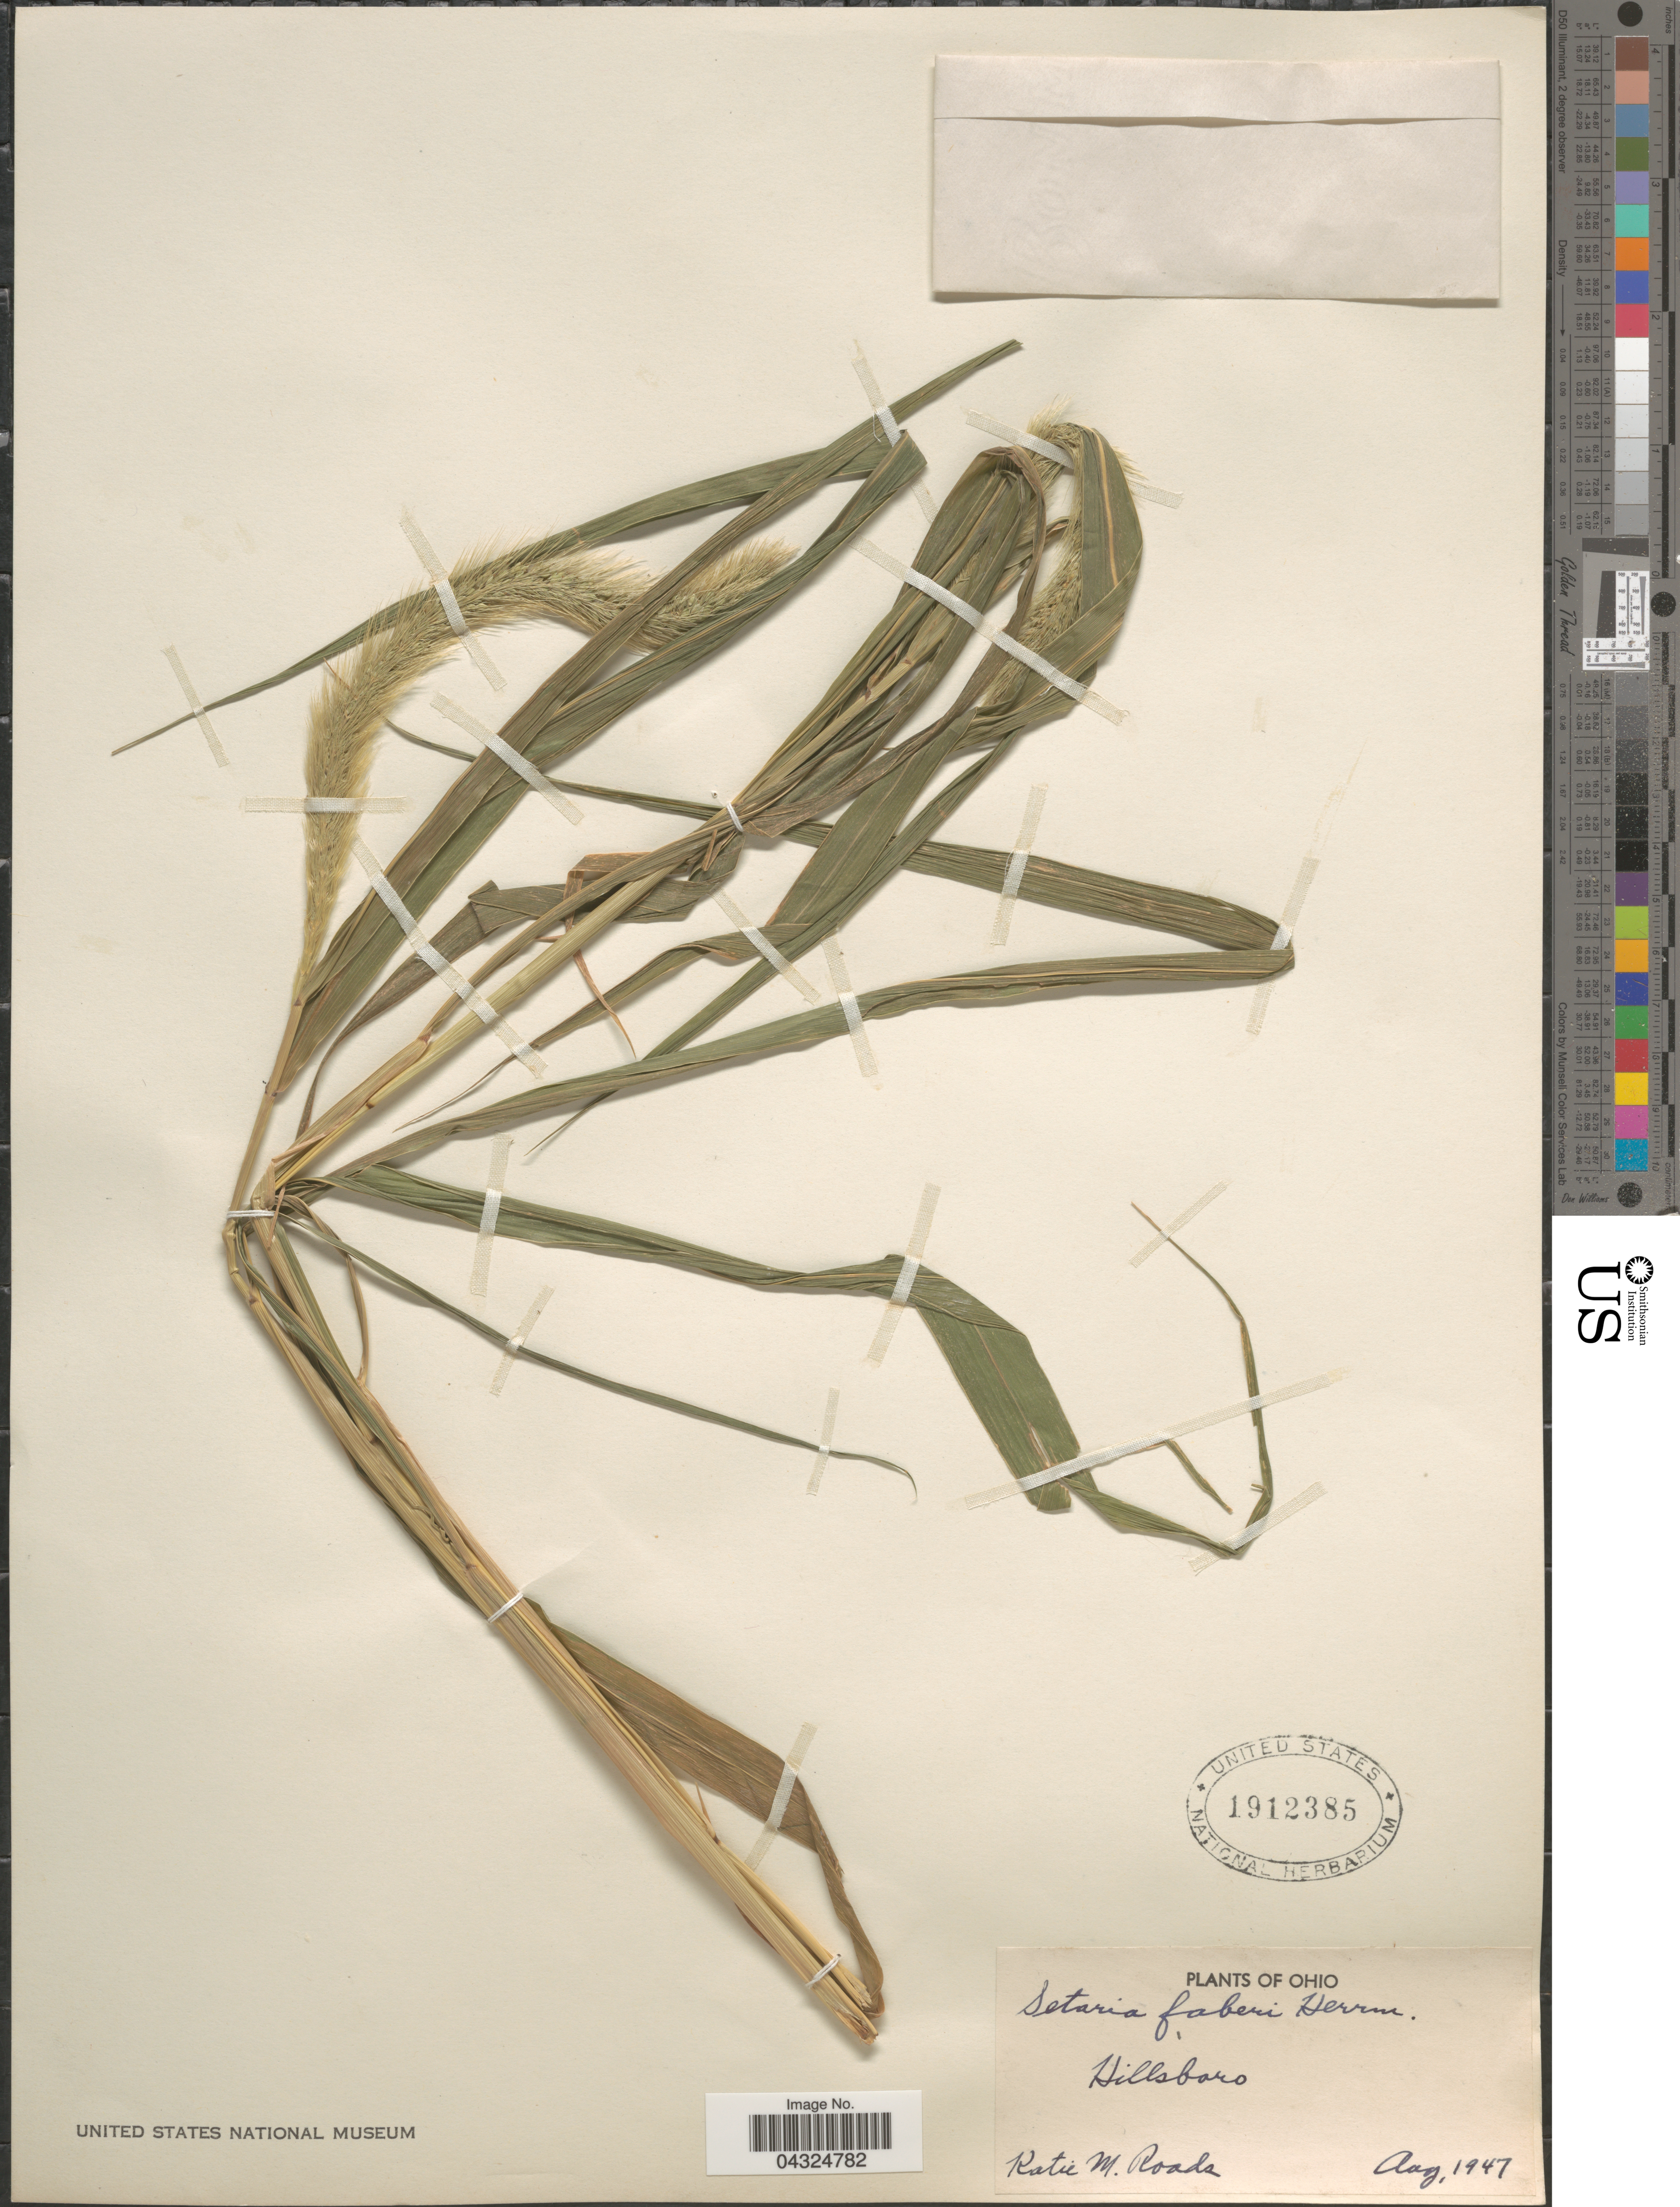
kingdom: Plantae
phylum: Tracheophyta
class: Liliopsida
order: Poales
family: Poaceae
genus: Setaria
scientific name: Setaria geminata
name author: (Forssk.) Veldkamp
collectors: K. Roads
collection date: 1947-08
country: United States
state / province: Ohio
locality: Hillsboro.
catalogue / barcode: US 1912385